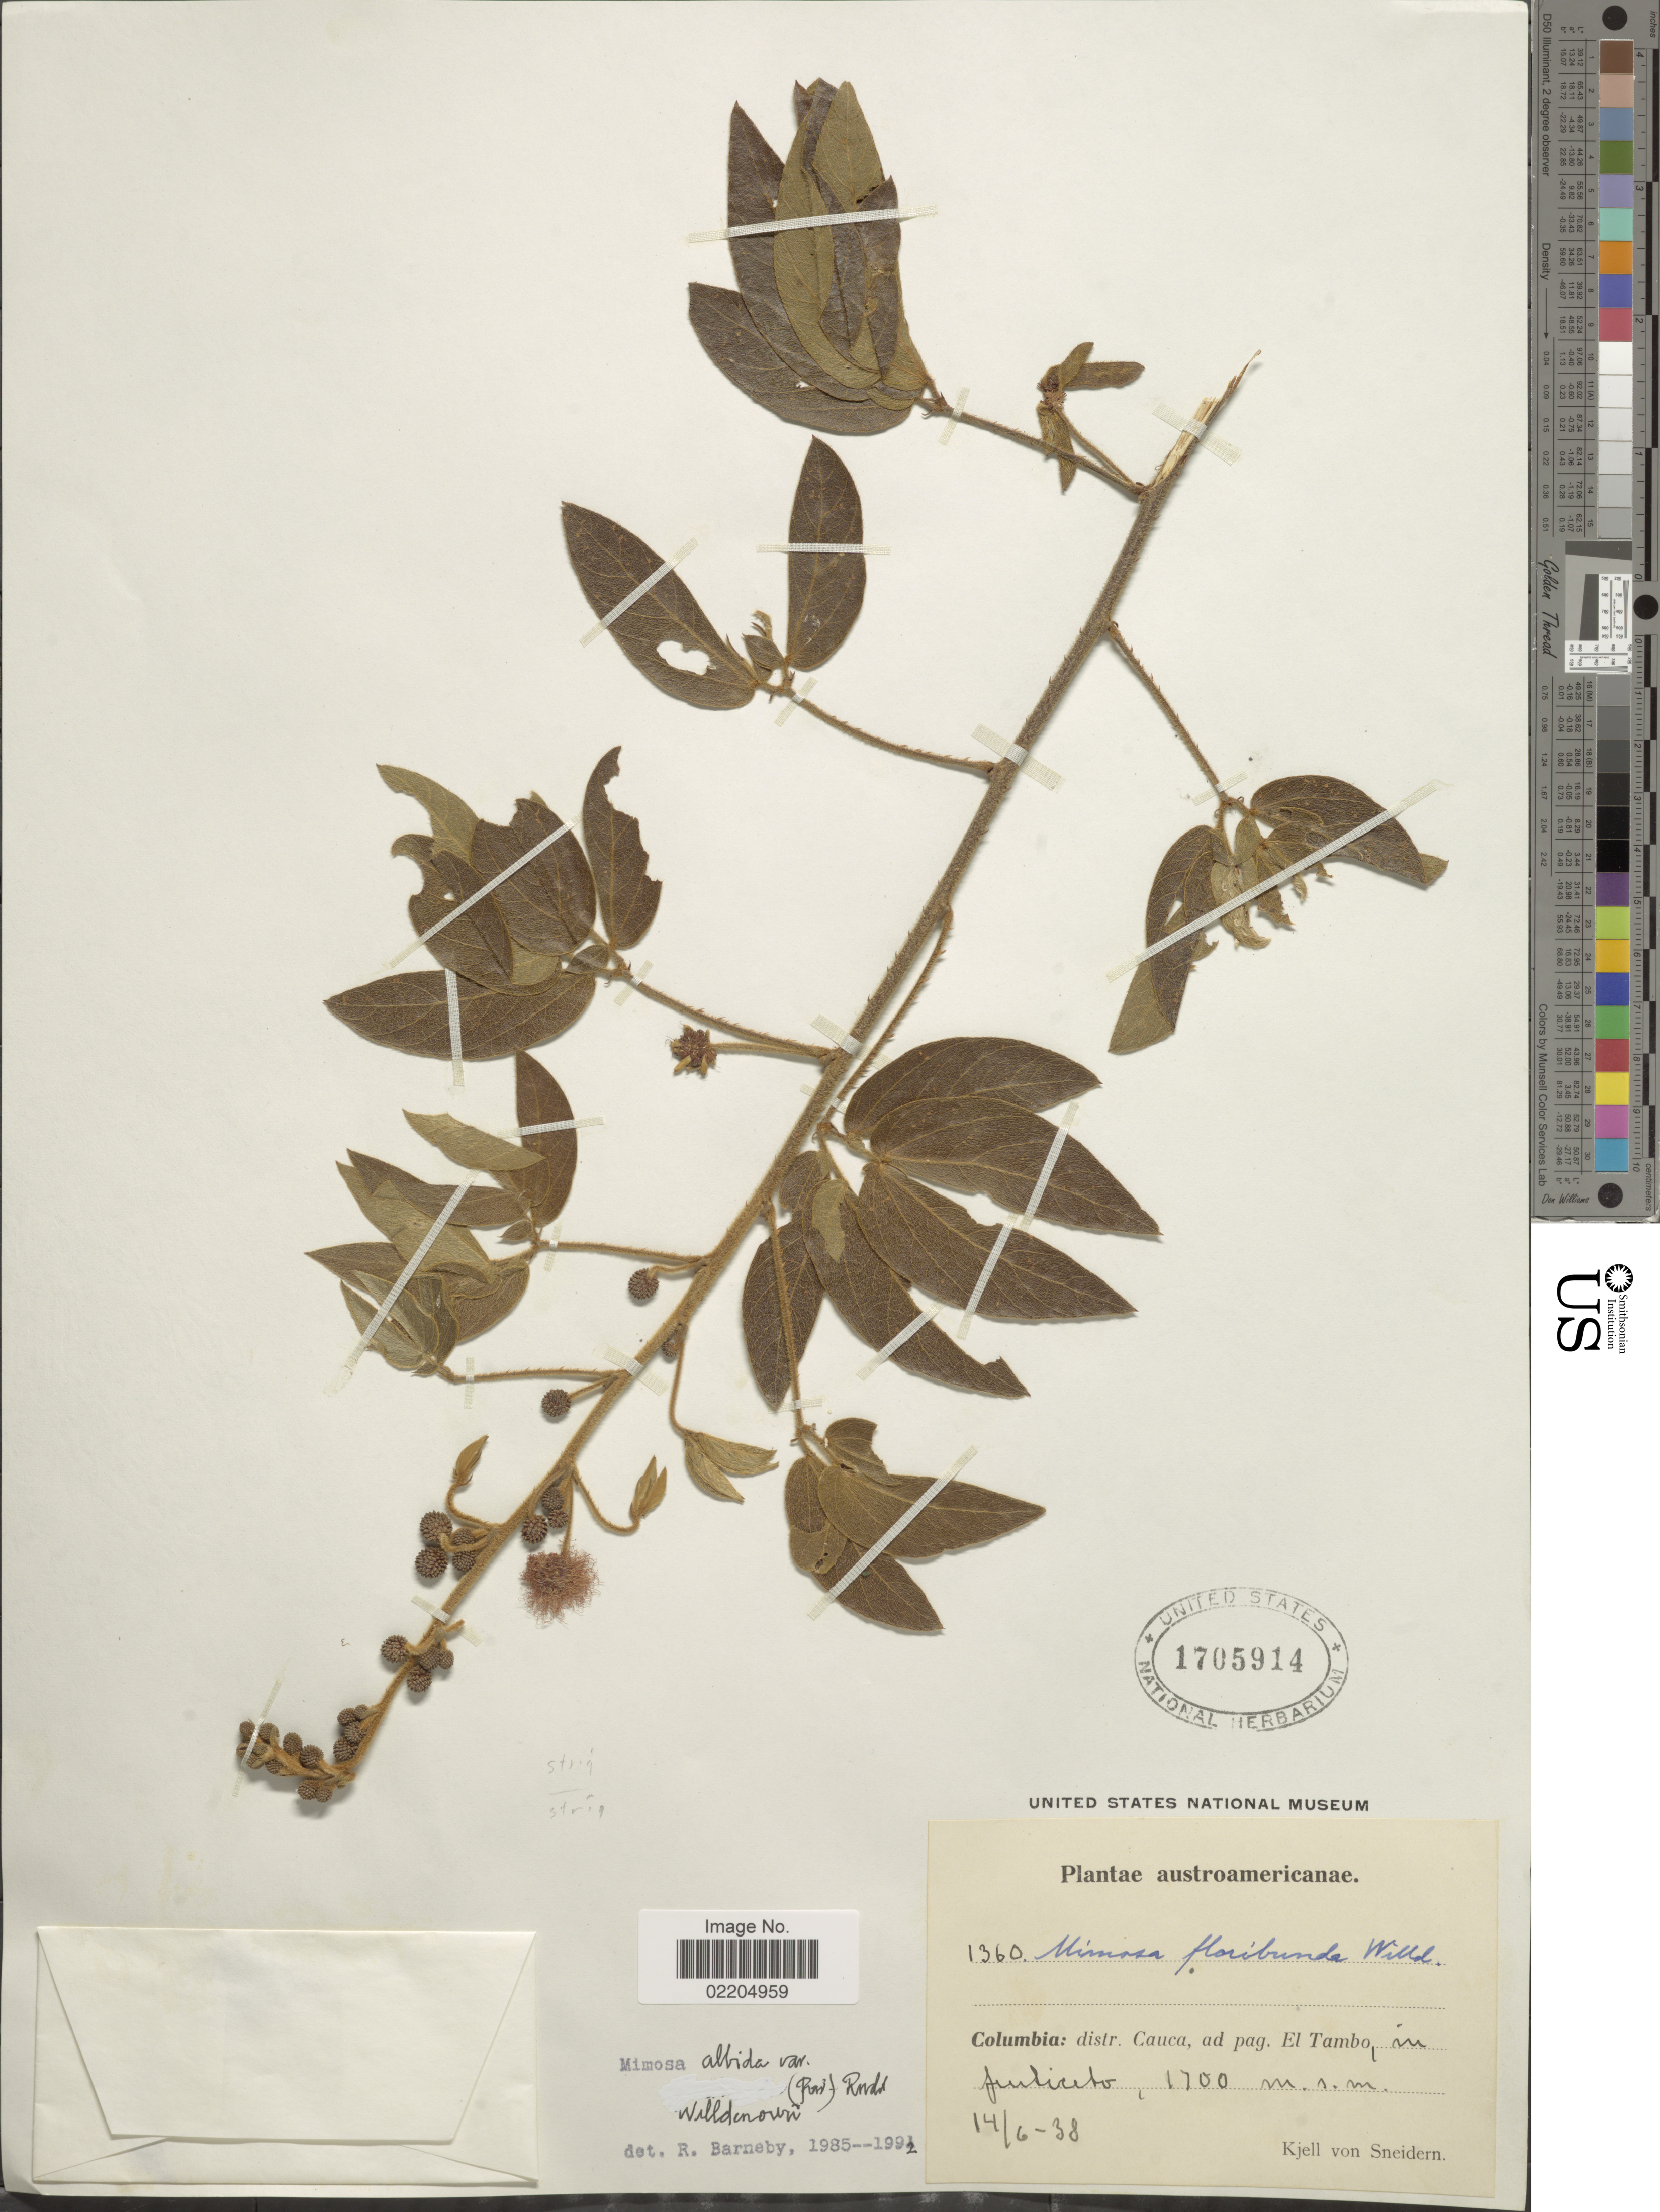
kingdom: Plantae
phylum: Tracheophyta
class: Magnoliopsida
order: Fabales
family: Fabaceae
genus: Mimosa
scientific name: Mimosa albida var. willdenowii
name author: (Poir.) Rudd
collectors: K. von Sneidern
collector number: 1360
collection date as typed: Transcribed d/m/y: 14/6/38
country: Colombia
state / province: Cauca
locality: El Tambo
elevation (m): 1700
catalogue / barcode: US 1705914